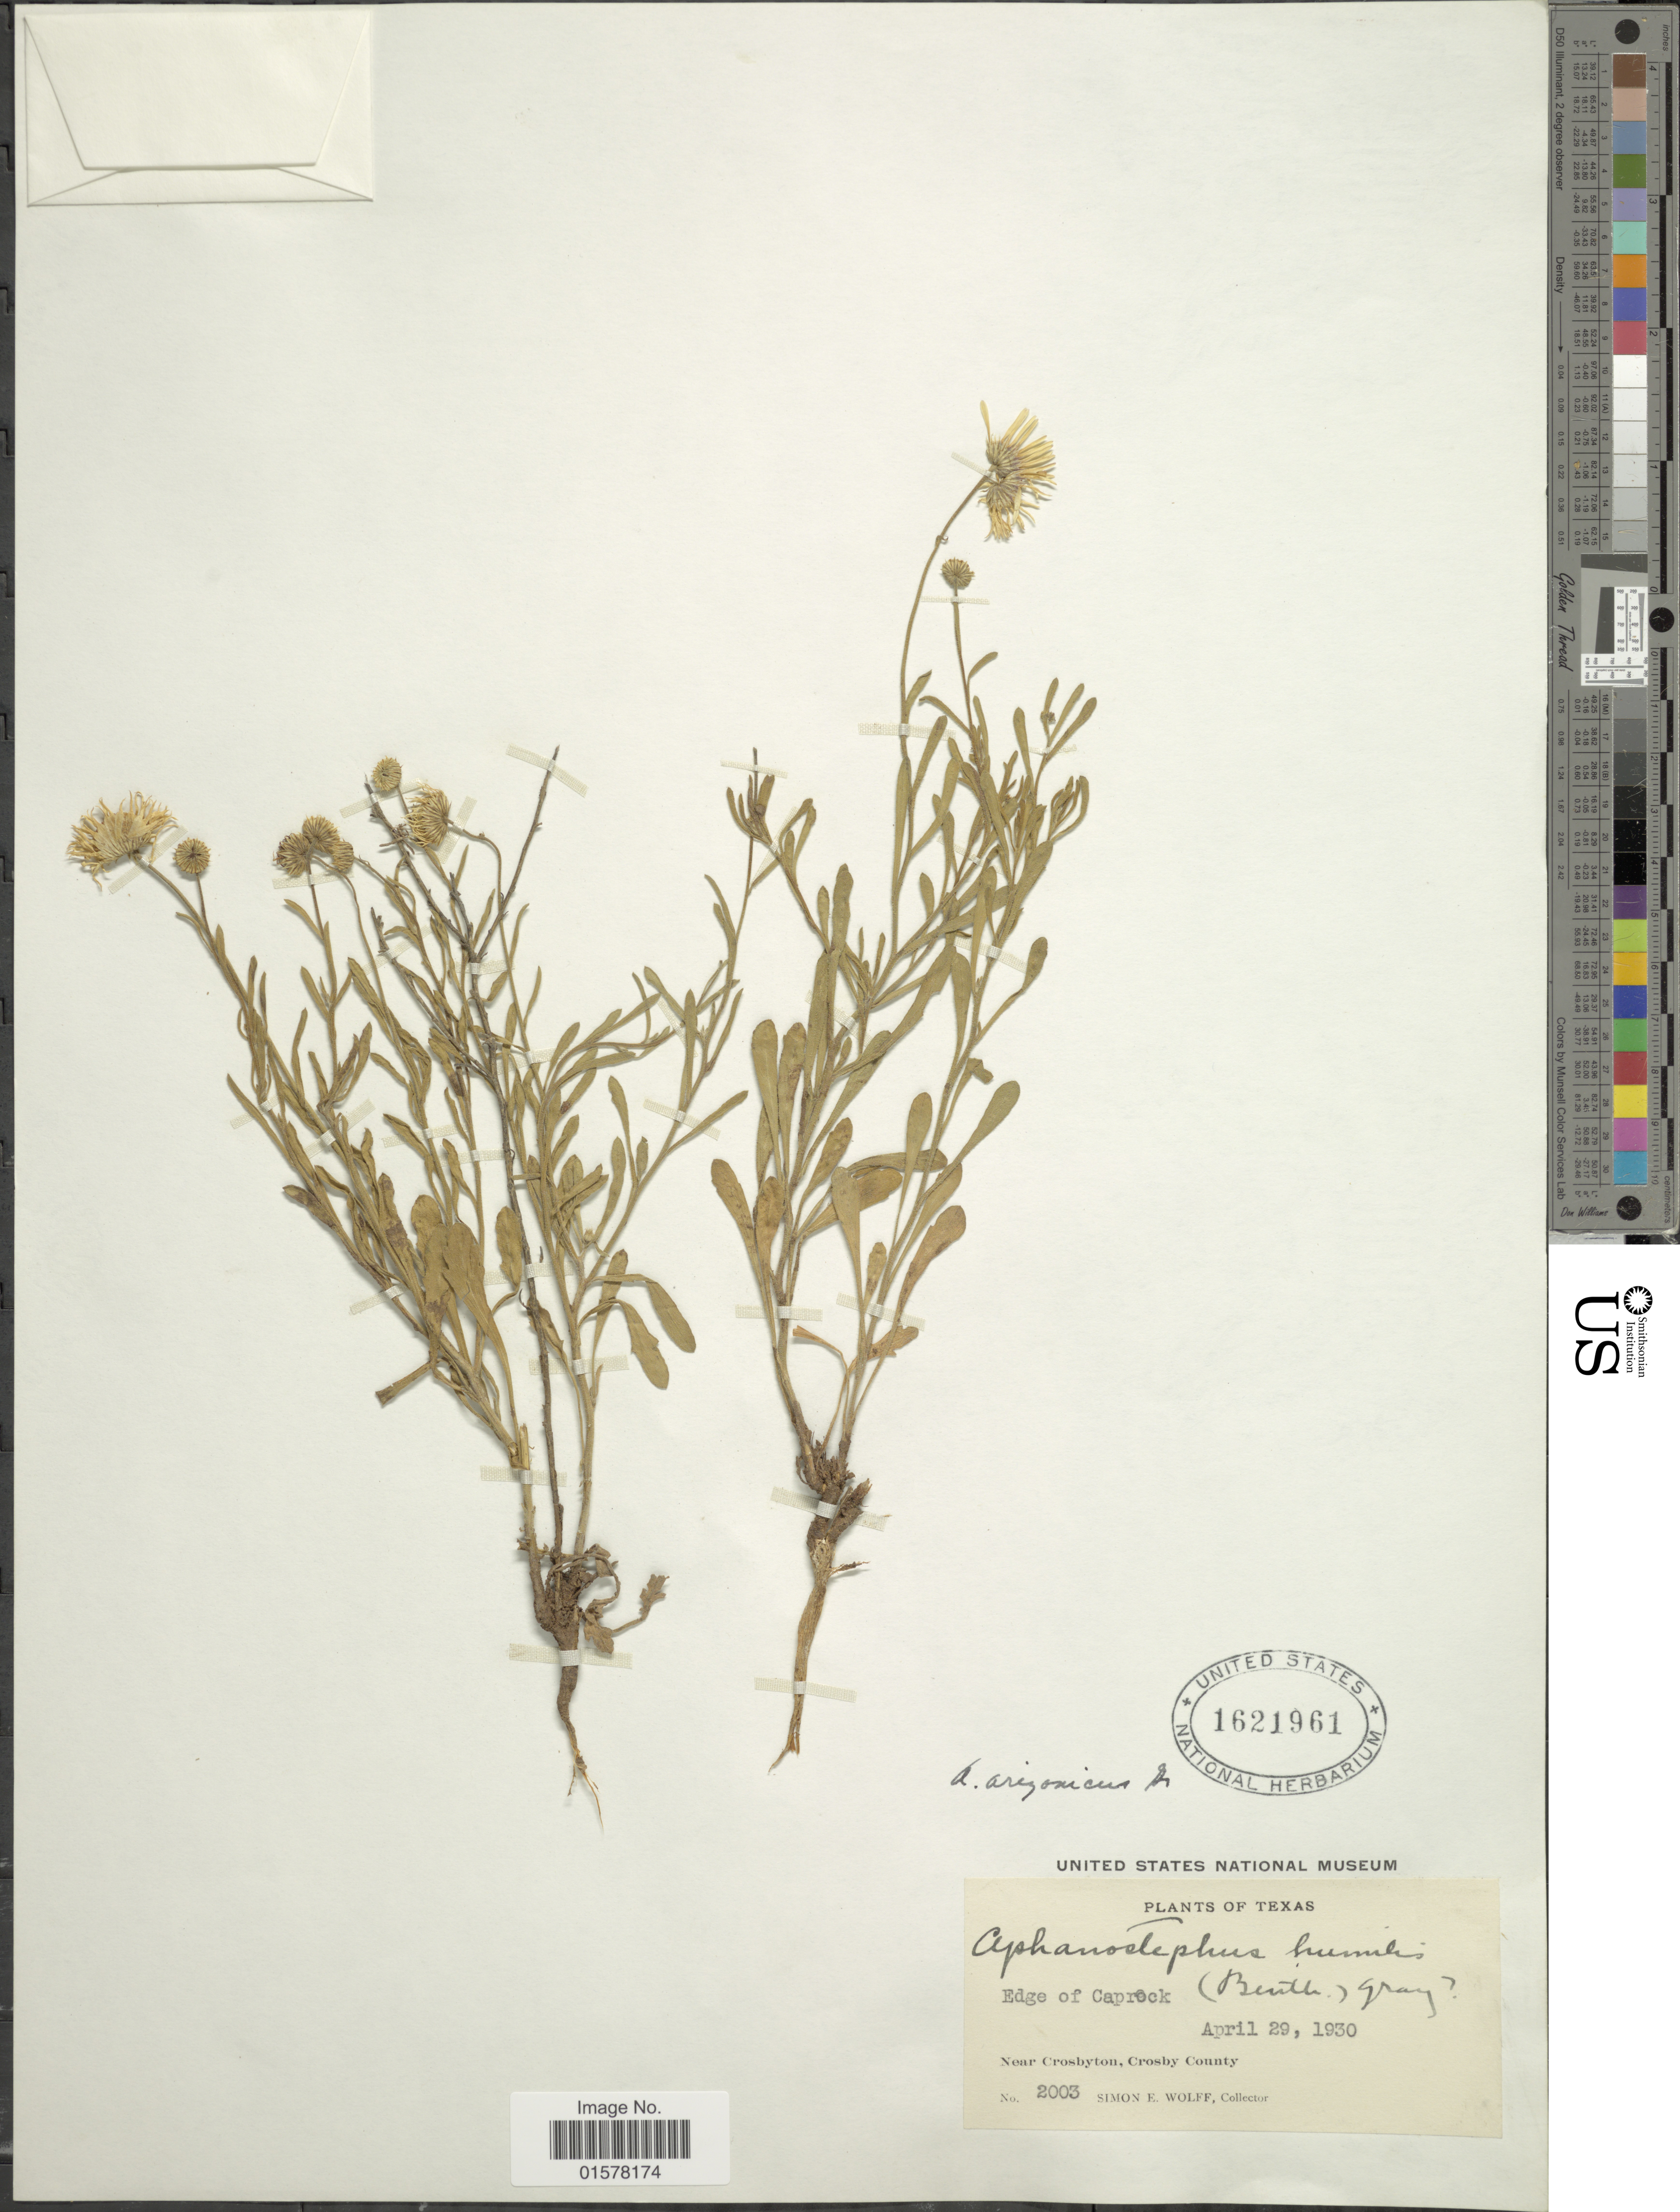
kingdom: Plantae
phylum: Tracheophyta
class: Magnoliopsida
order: Asterales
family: Asteraceae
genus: Aphanostephus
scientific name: Aphanostephus ramosissimus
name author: DC.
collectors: S. E. Wolff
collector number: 2003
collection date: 1930-04-29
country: United States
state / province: Texas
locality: Texas. Edge of Caprock. Near Crosbyton, Crosby Countty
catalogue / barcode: US 1621961